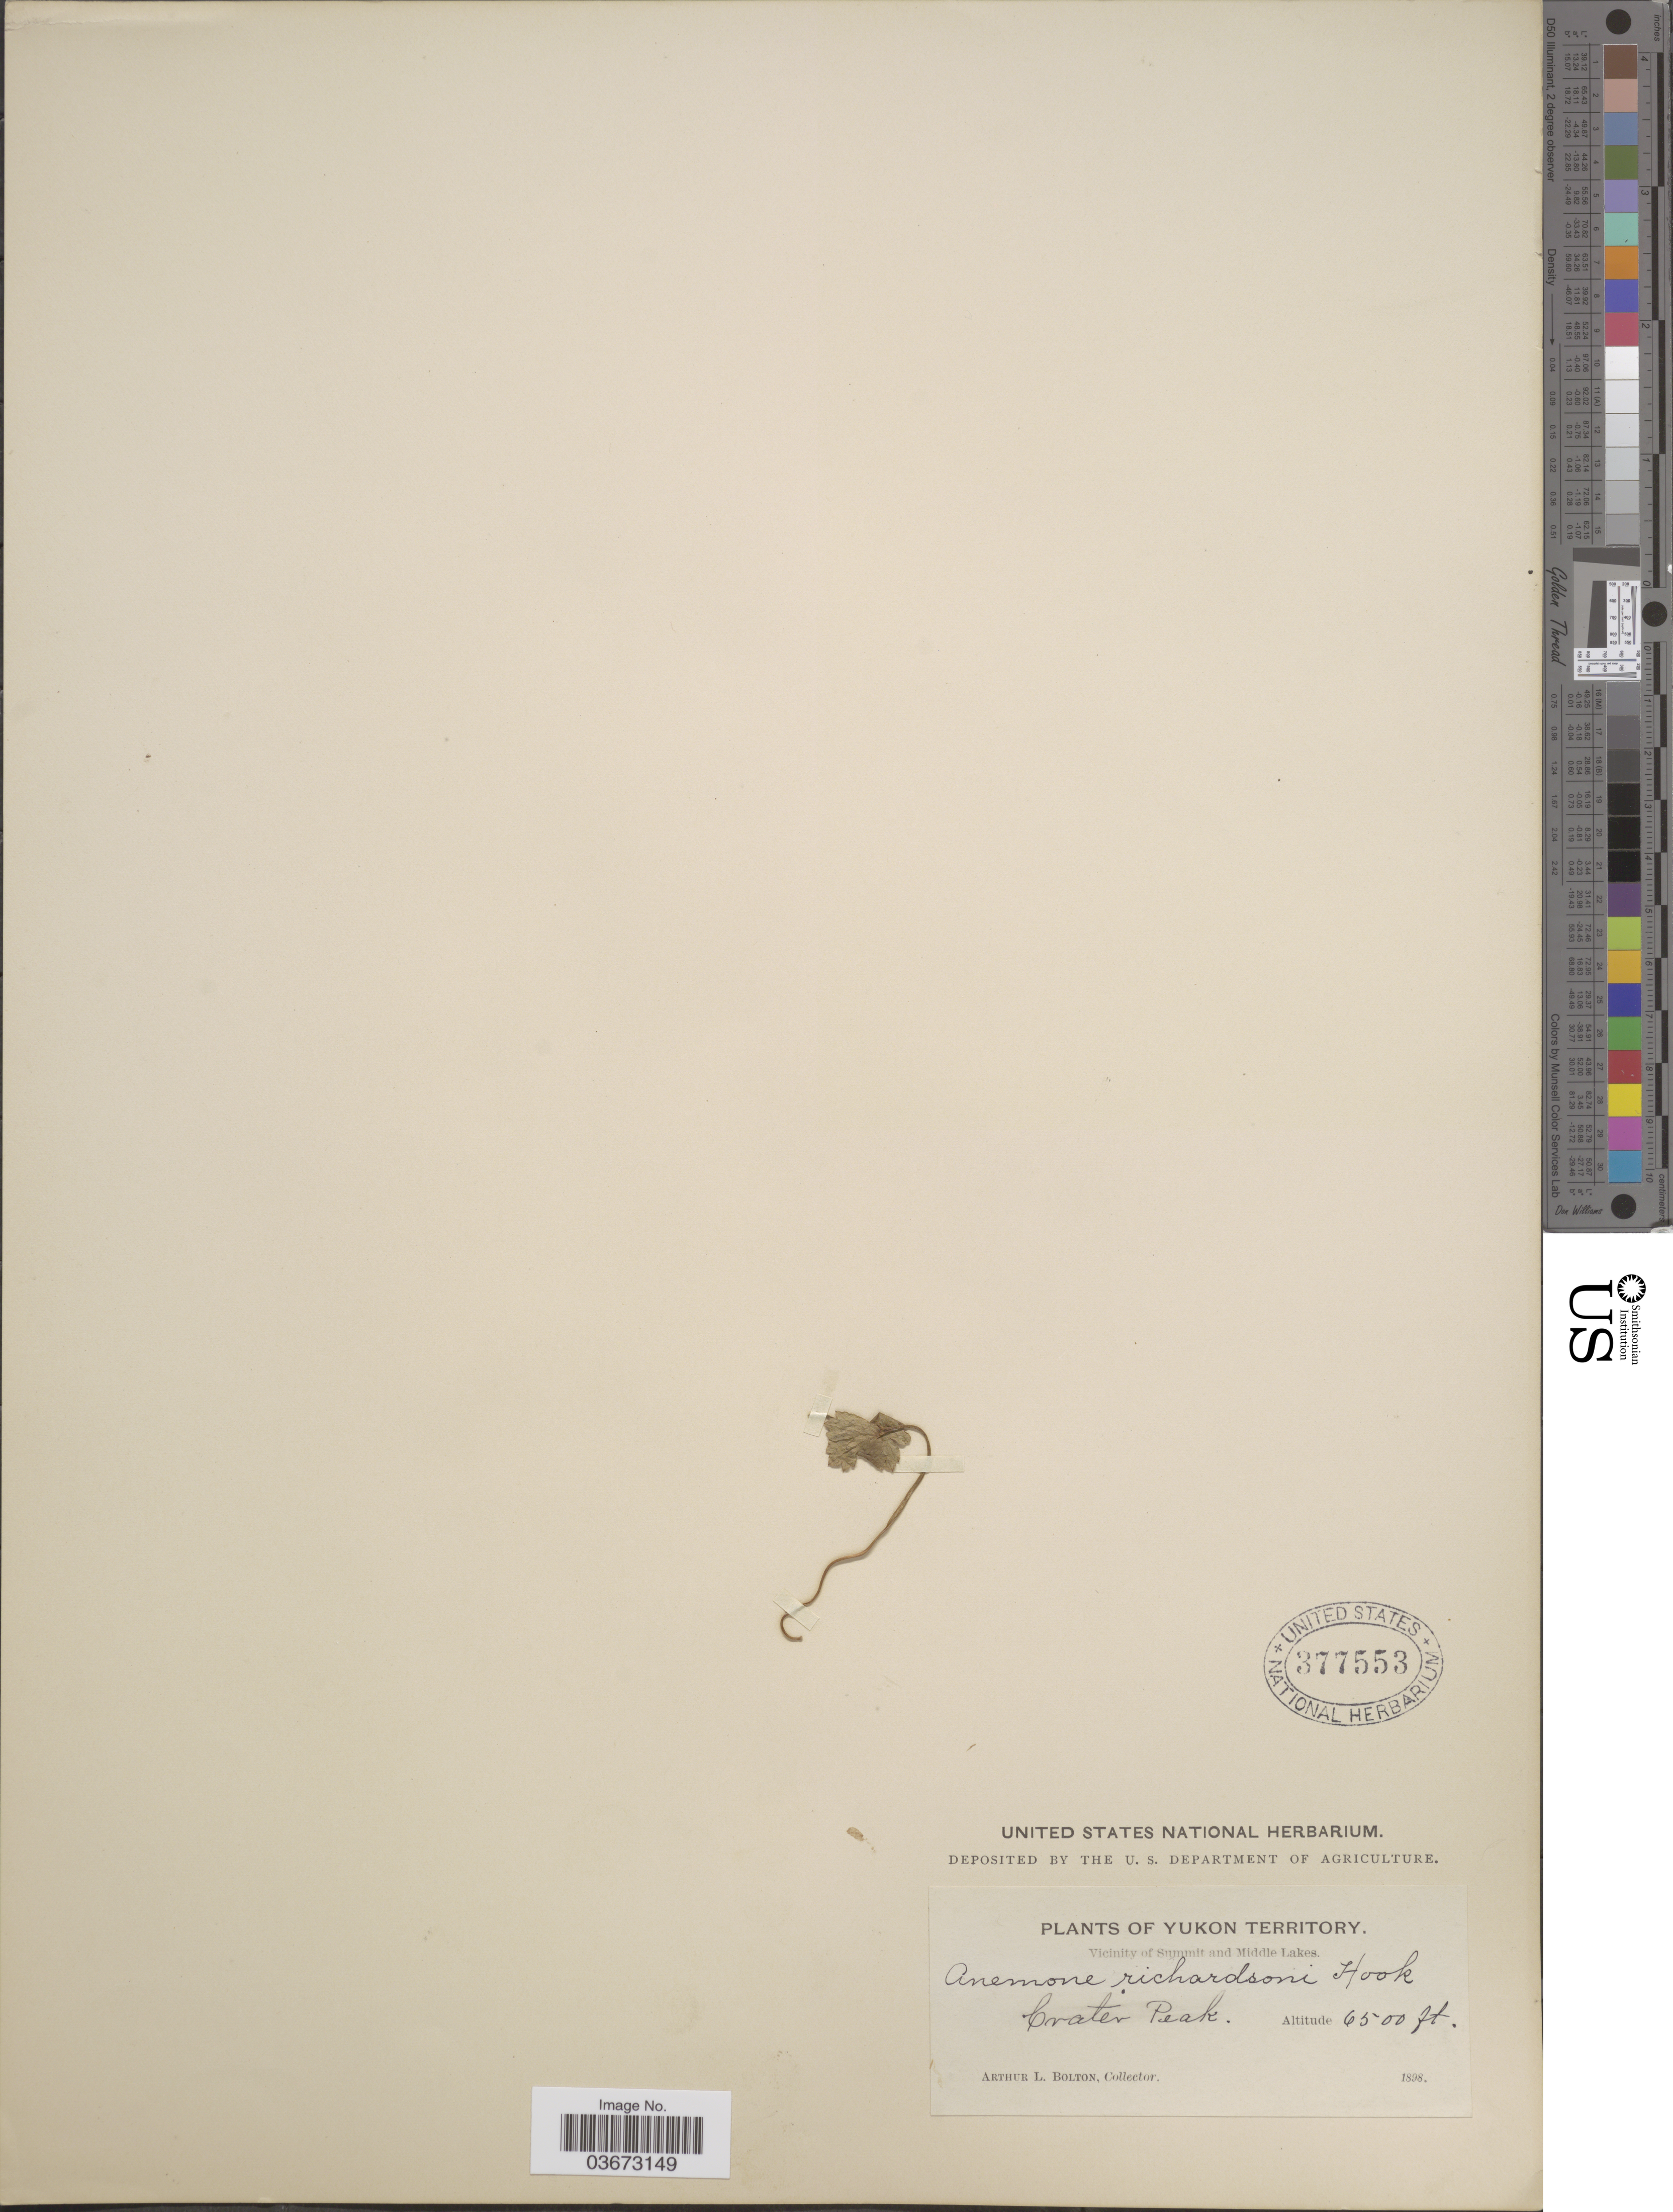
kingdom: Plantae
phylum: Tracheophyta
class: Magnoliopsida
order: Ranunculales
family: Ranunculaceae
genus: Anemone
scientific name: Anemone richardsonii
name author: Hook.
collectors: A. Bolton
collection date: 1898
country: Canada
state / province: Yukon Territory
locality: Vicinity of Summit and Middle Lakes. Crater Peak.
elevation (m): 1981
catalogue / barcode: US 377553